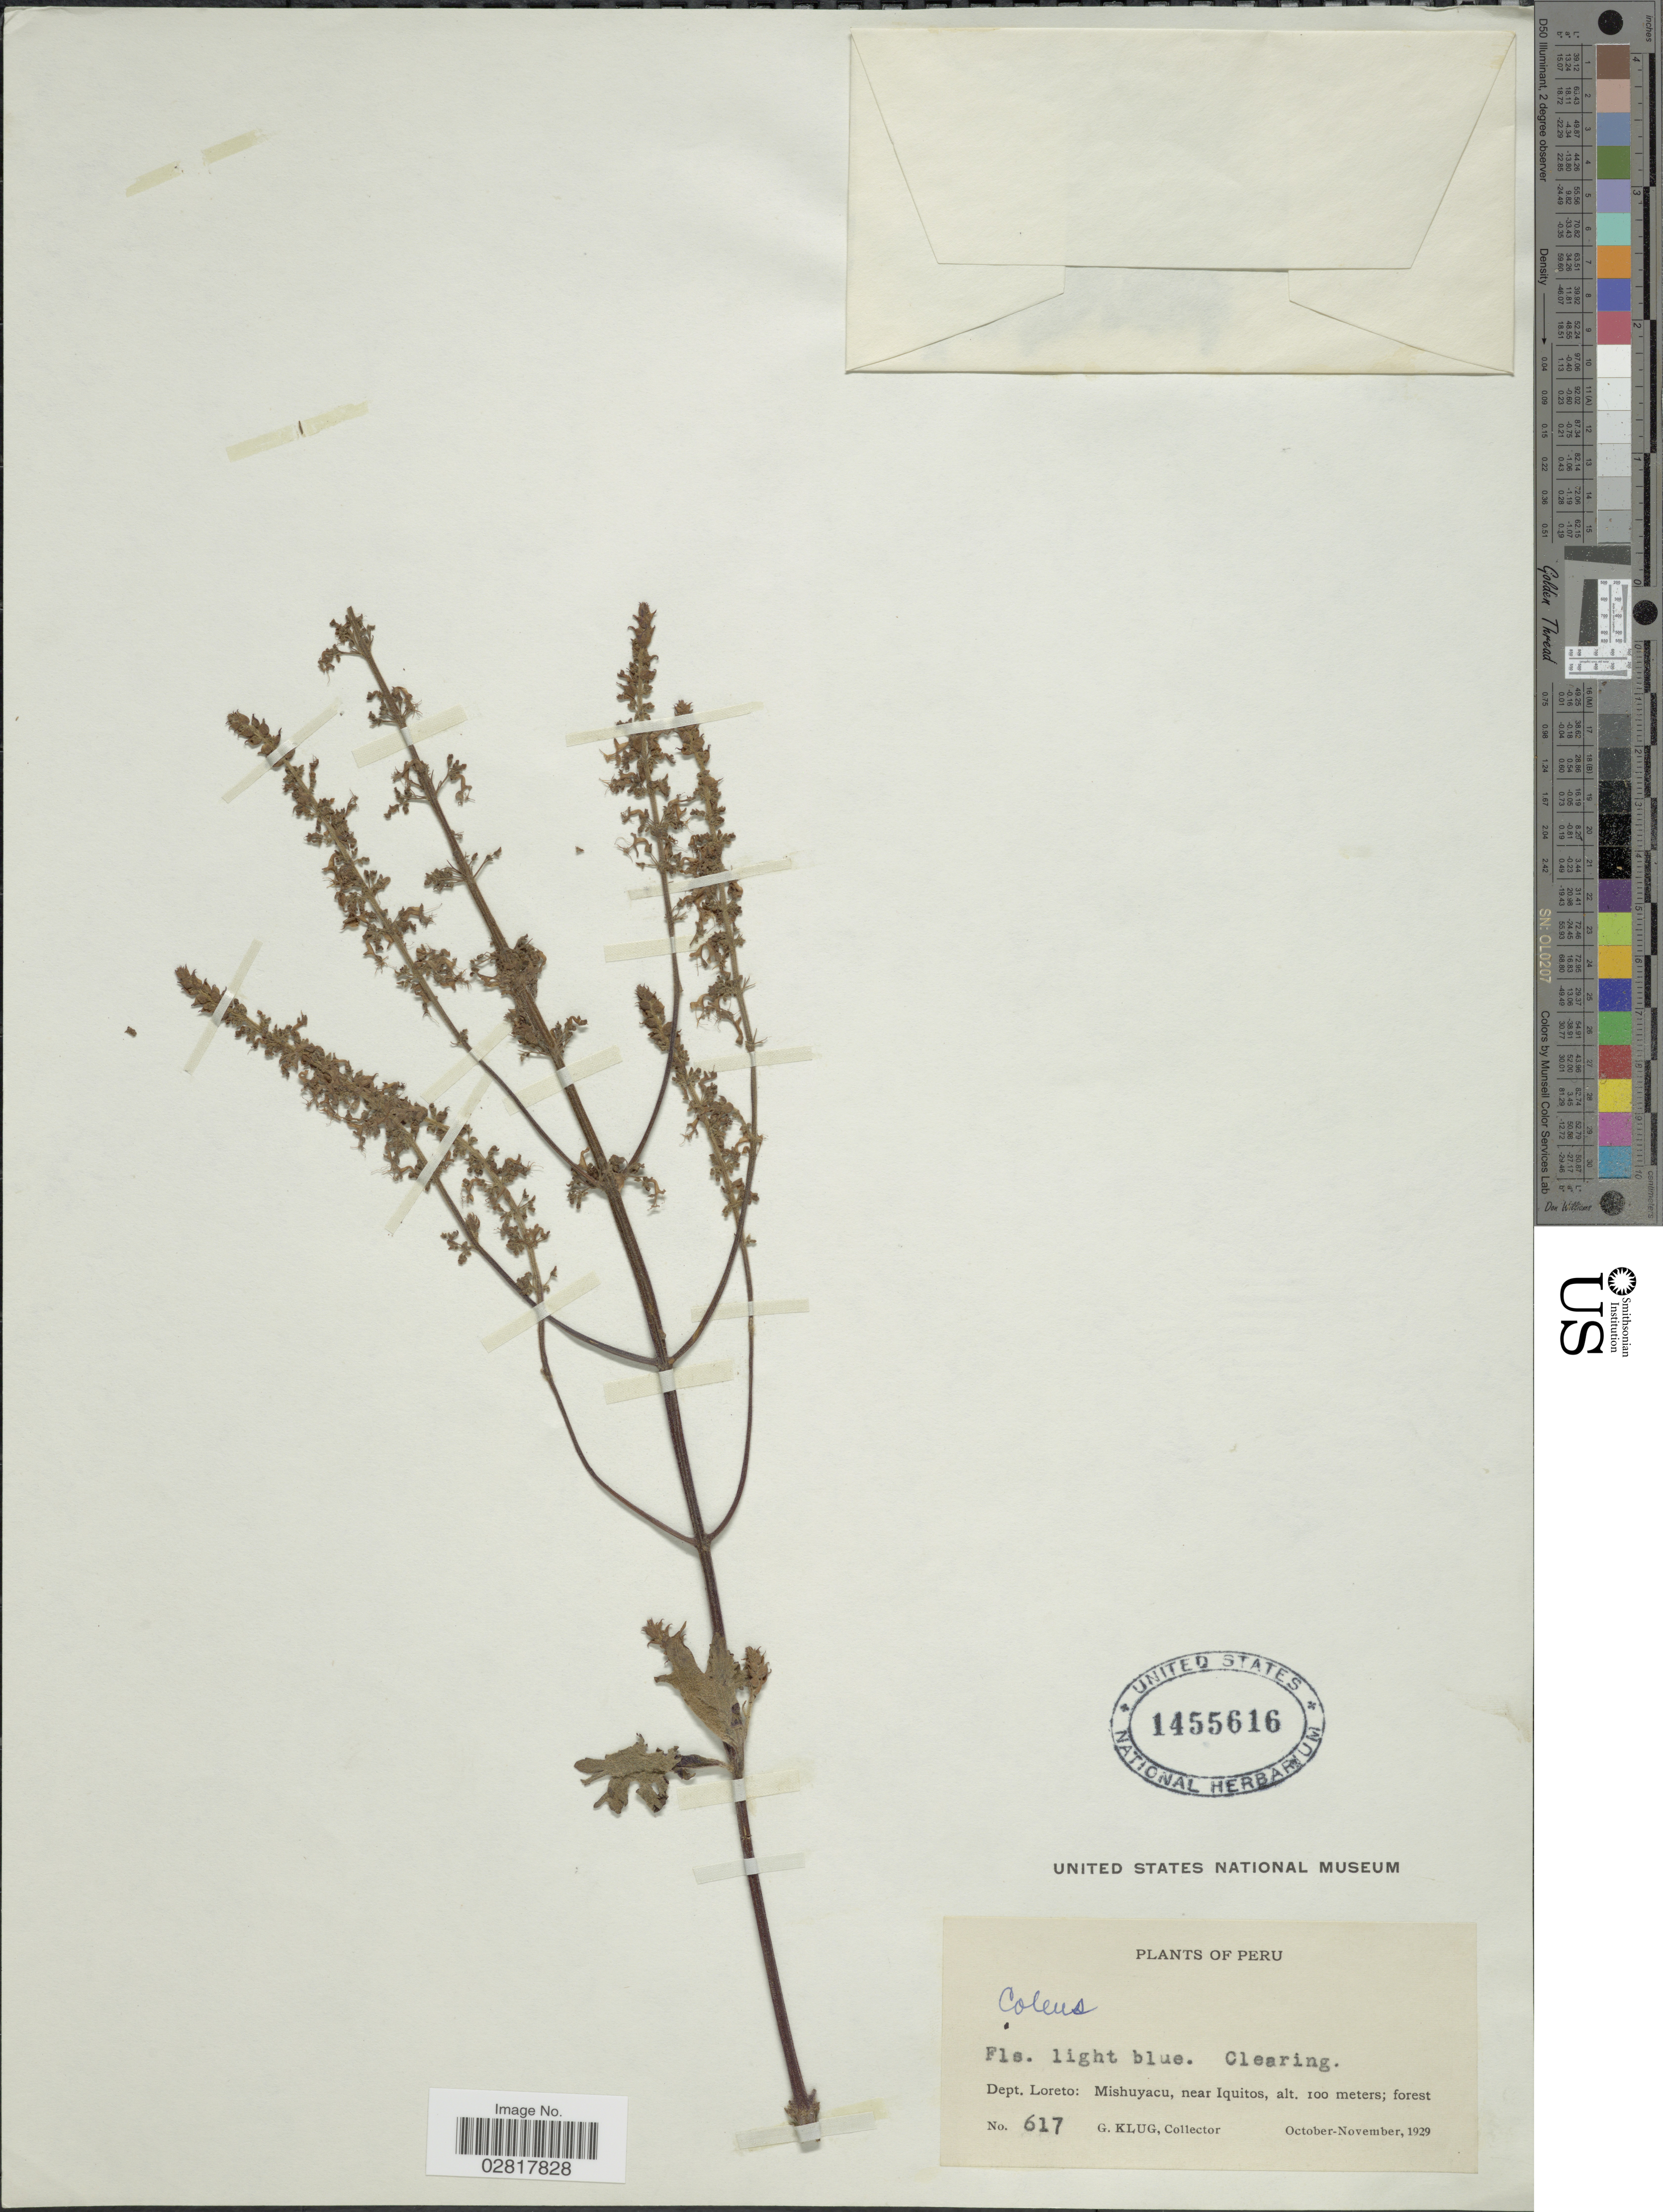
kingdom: Plantae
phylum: Tracheophyta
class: Magnoliopsida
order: Lamiales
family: Lamiaceae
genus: Plectranthus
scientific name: Plectranthus sp.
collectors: G. Klug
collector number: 617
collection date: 1929-10/1929-11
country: Peru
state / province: Loreto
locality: Dept. Loreto: Mishuyacu, near Iquitos.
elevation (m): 100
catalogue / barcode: US 1455616